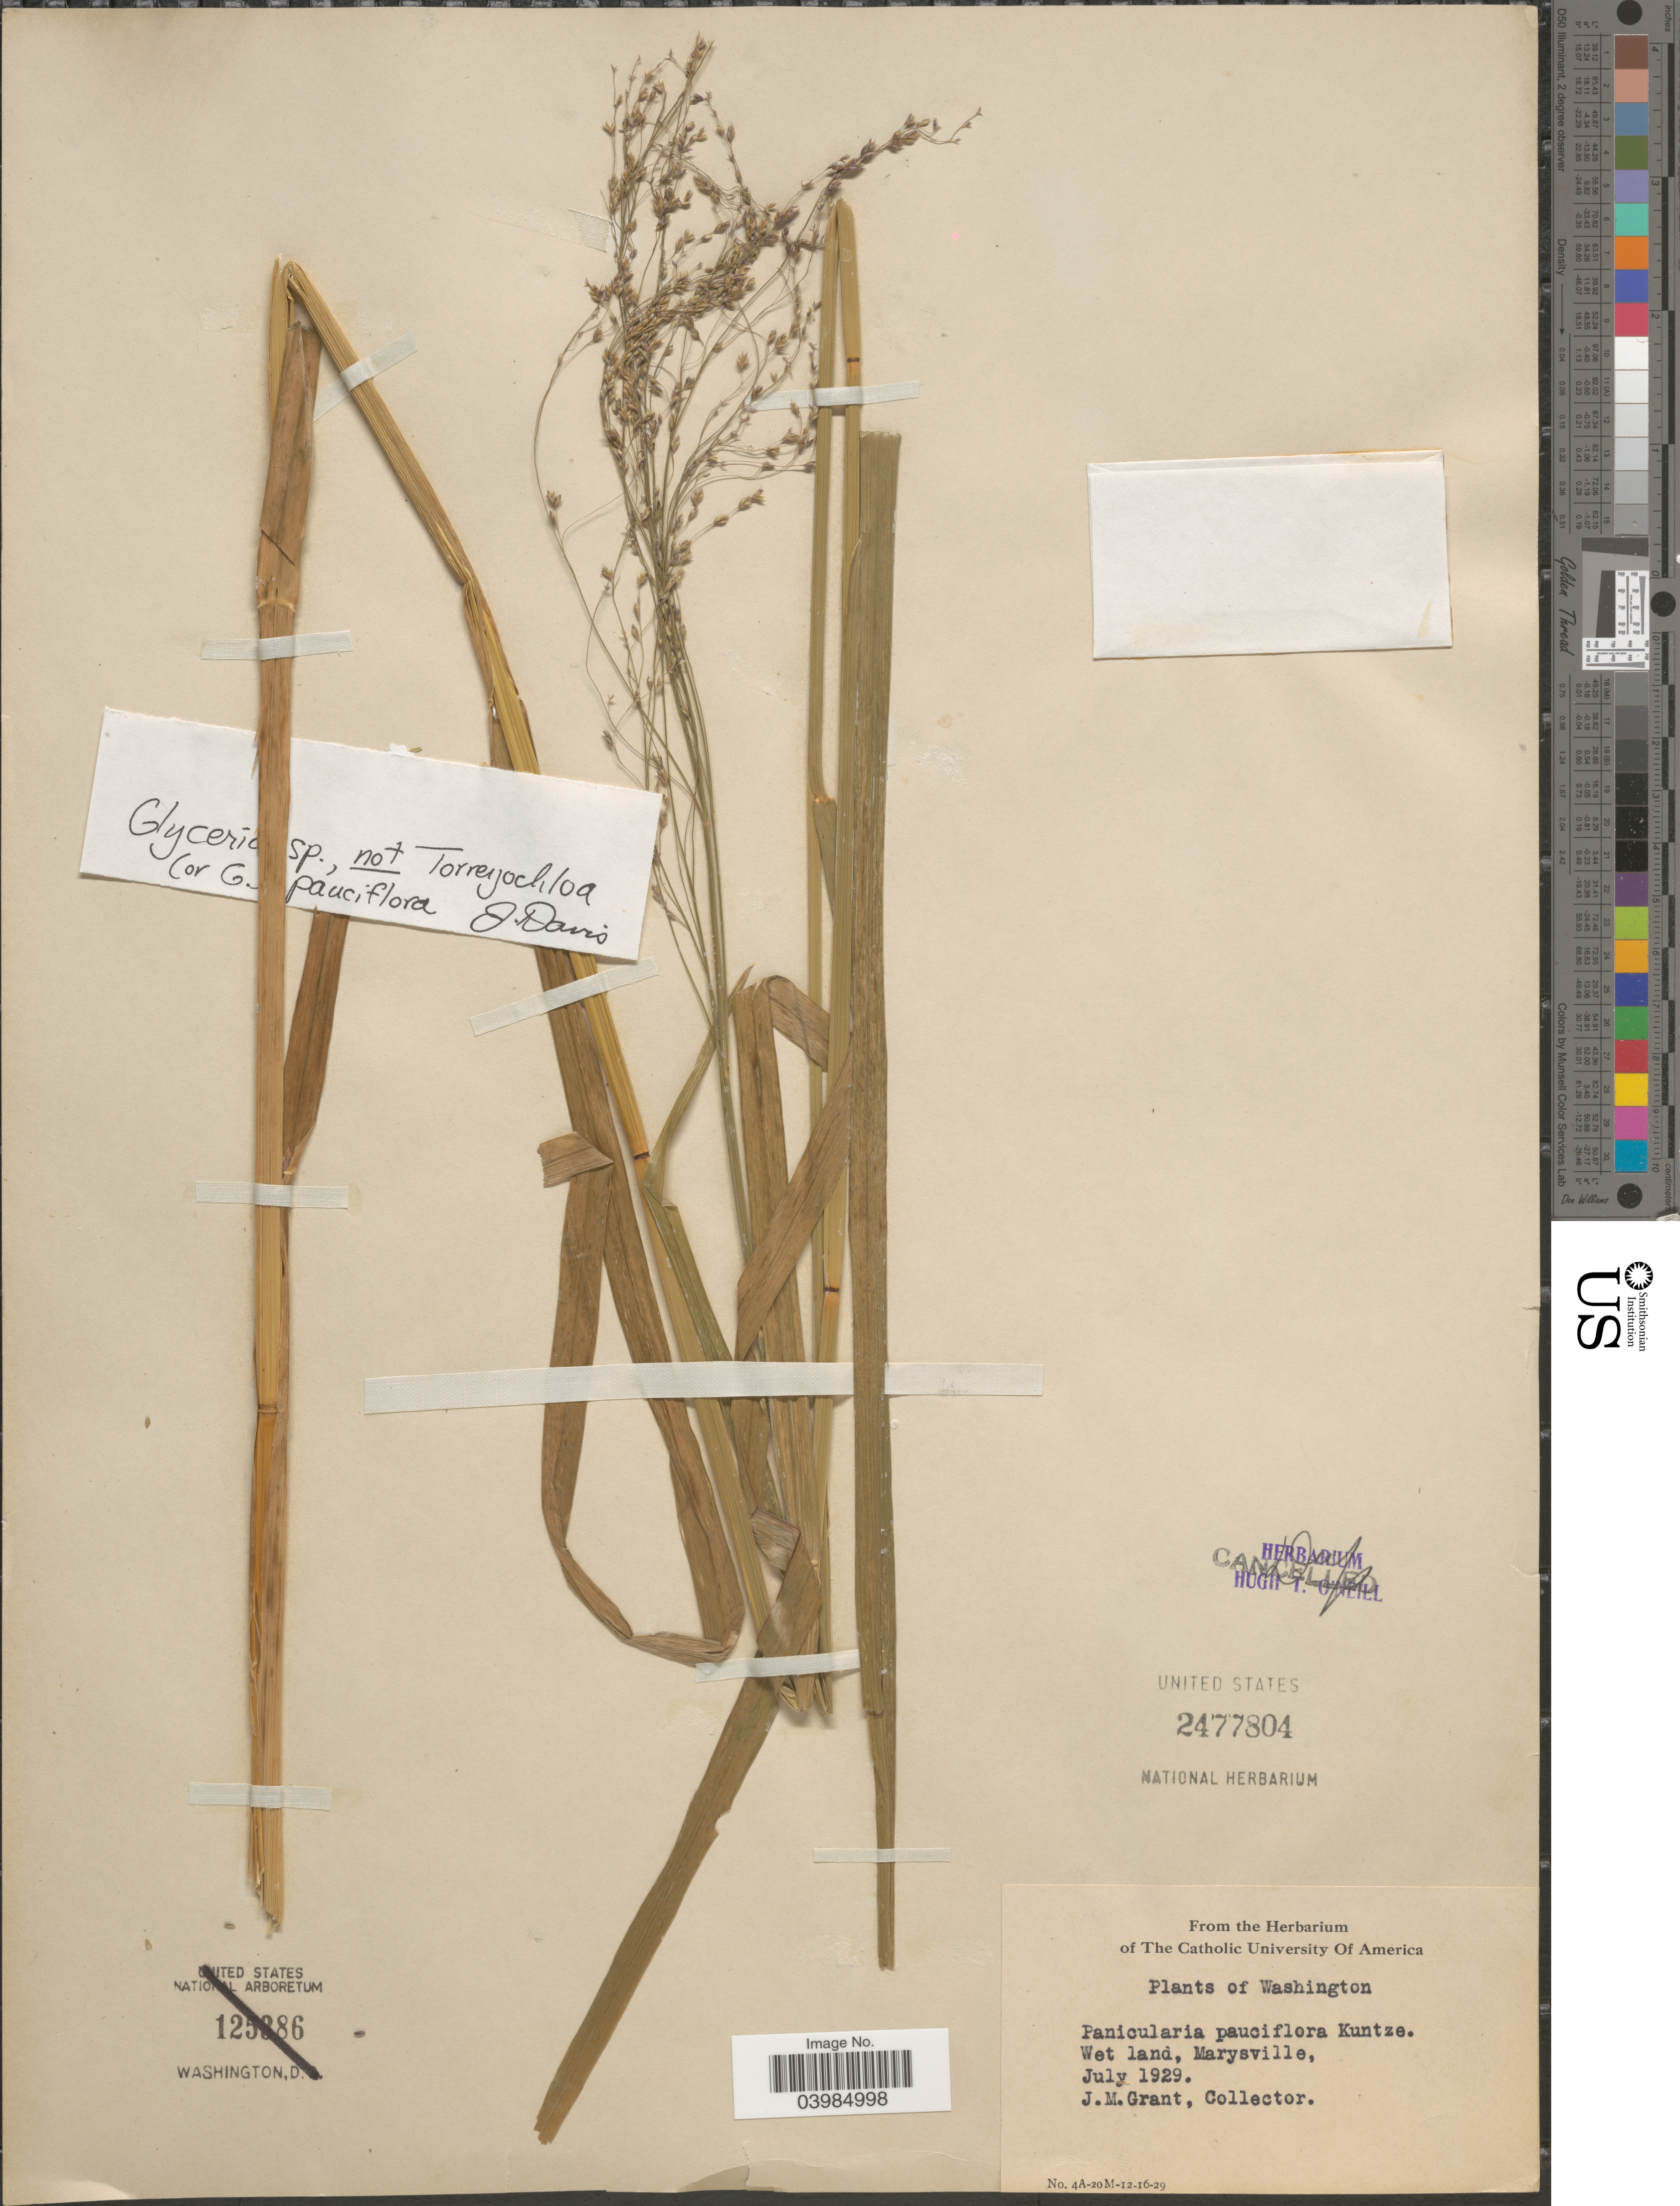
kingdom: Plantae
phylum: Tracheophyta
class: Liliopsida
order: Poales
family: Poaceae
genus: Glyceria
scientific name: Glyceria sp.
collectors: J. M. Grant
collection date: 1929-07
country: United States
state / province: Washington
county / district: Snohomish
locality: Marysville.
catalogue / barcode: US 2477804